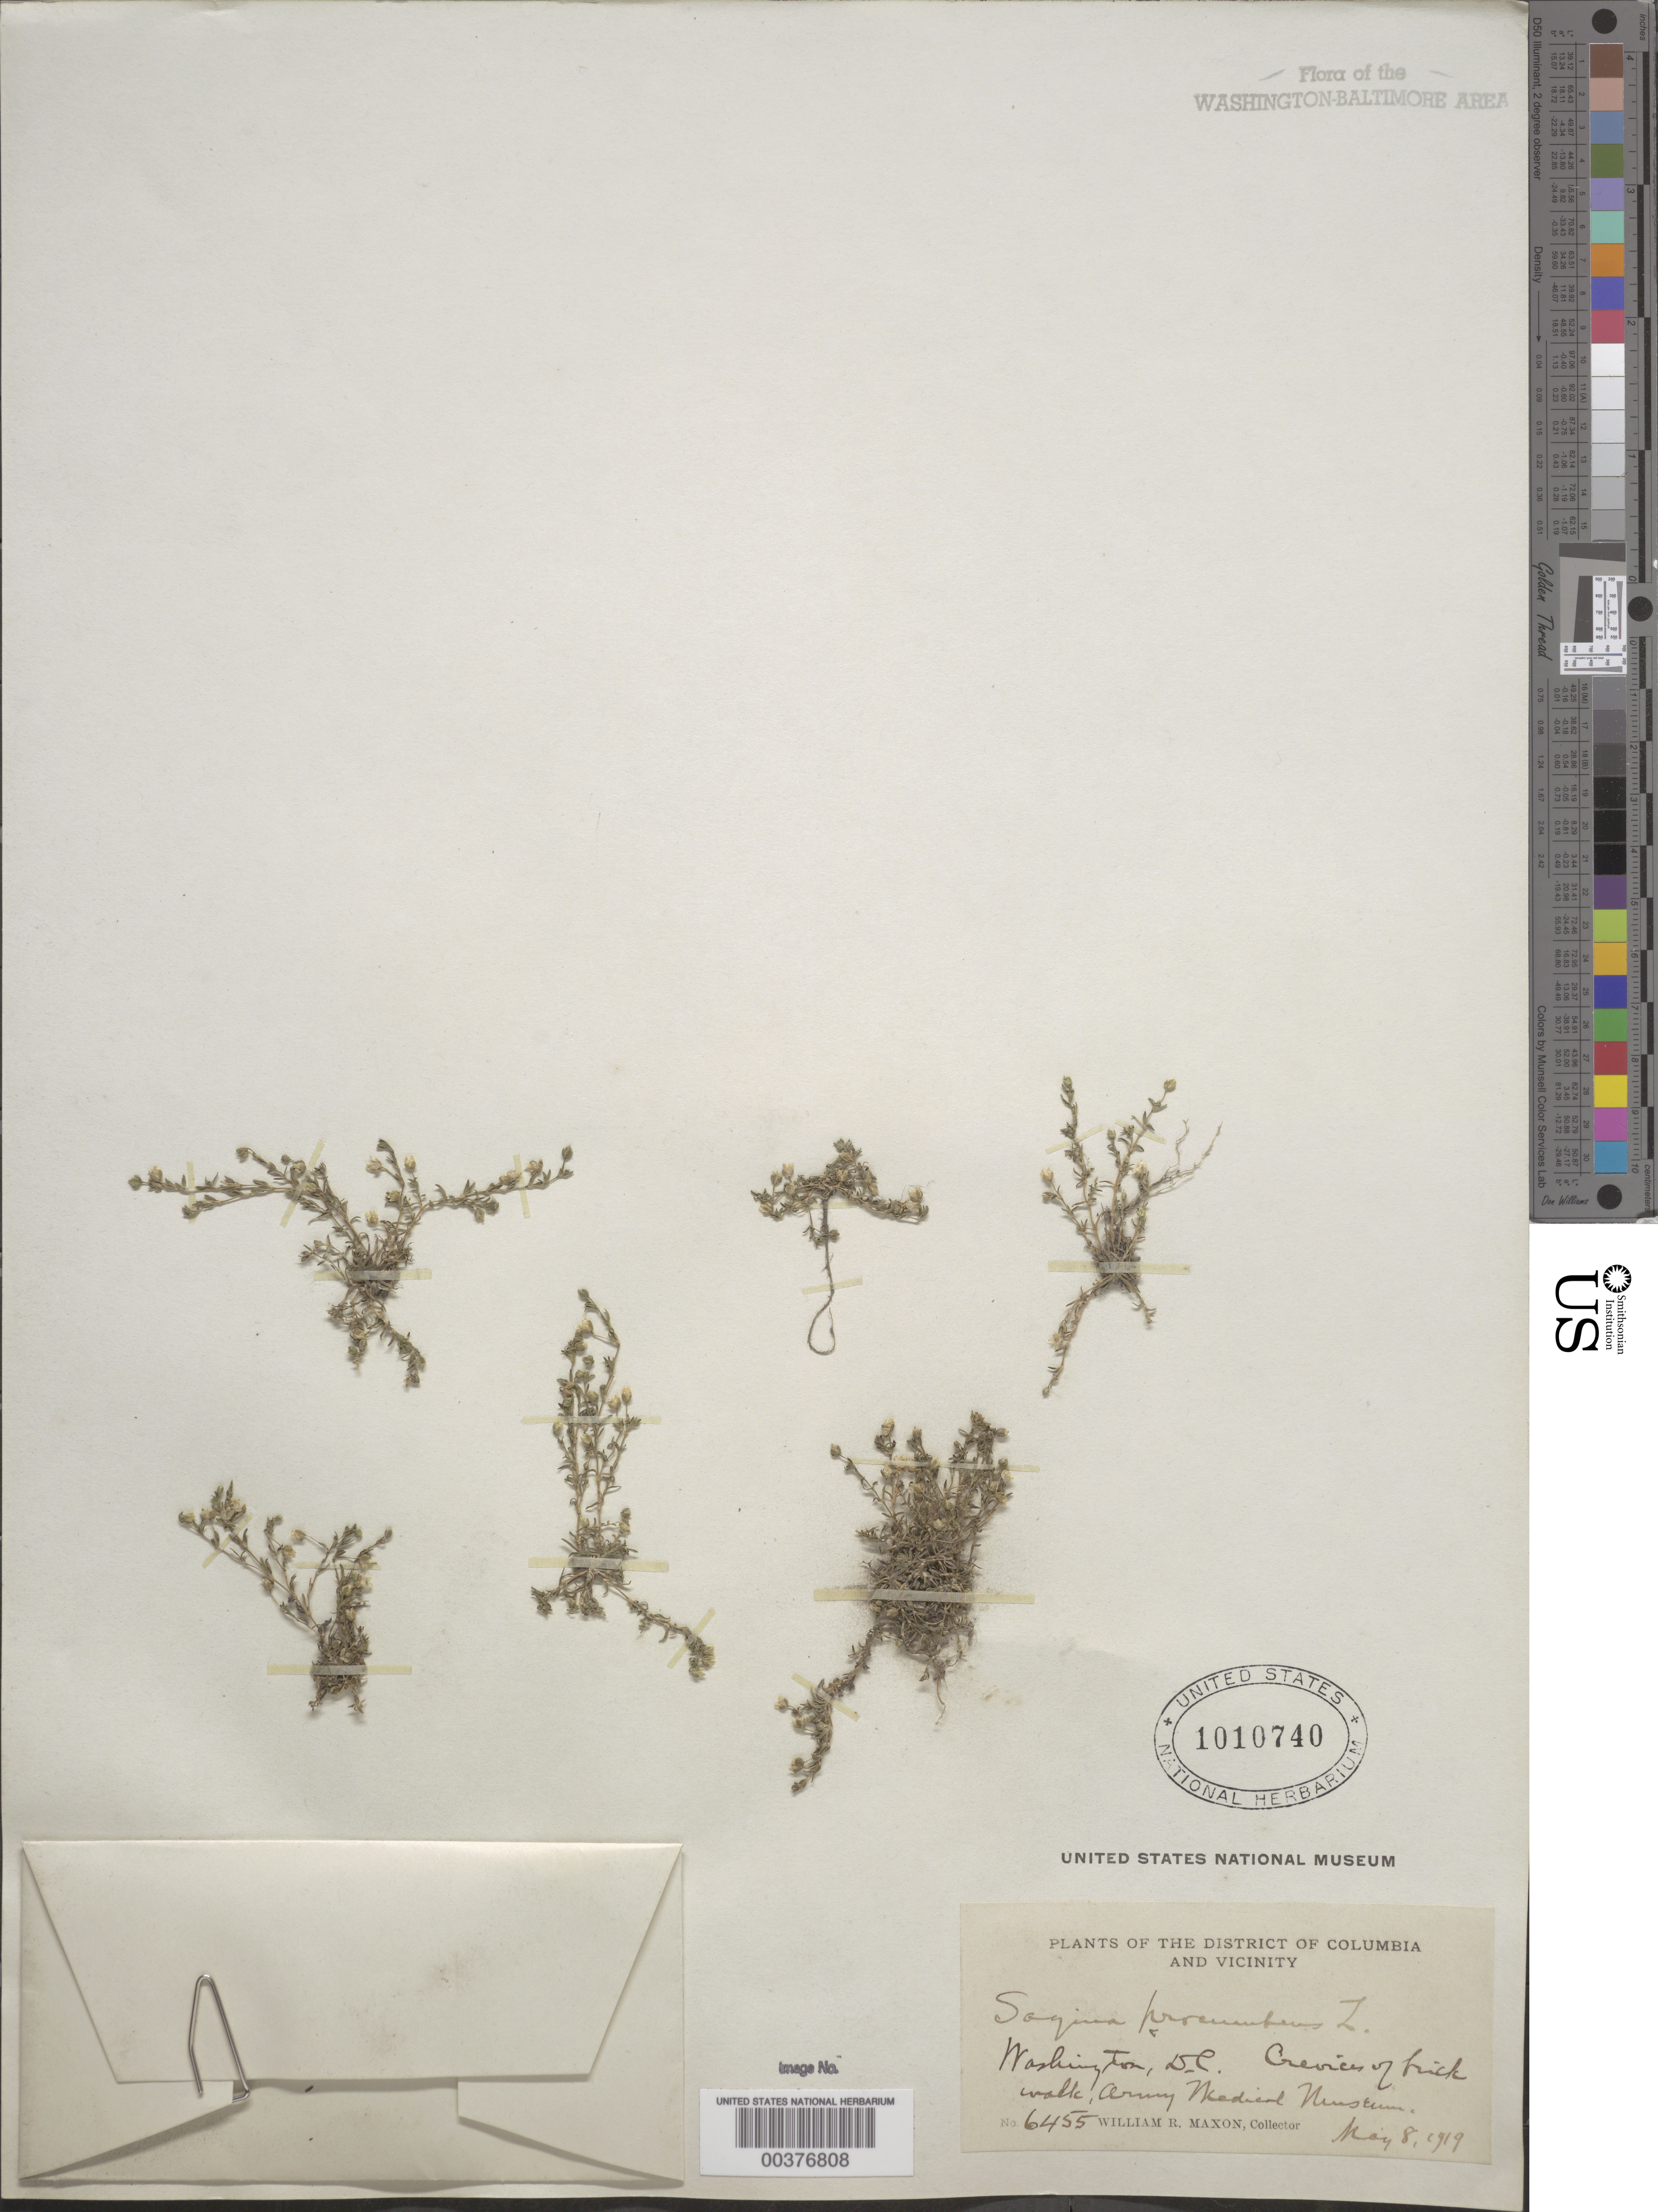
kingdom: Plantae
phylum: Tracheophyta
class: Magnoliopsida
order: Caryophyllales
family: Caryophyllaceae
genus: Sagina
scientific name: Sagina procumbens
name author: L.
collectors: W. R. Maxon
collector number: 6455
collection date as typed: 08 May 1919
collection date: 1919-05-08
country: United States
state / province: District of Columbia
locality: Army Medical Museum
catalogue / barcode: US 1010740